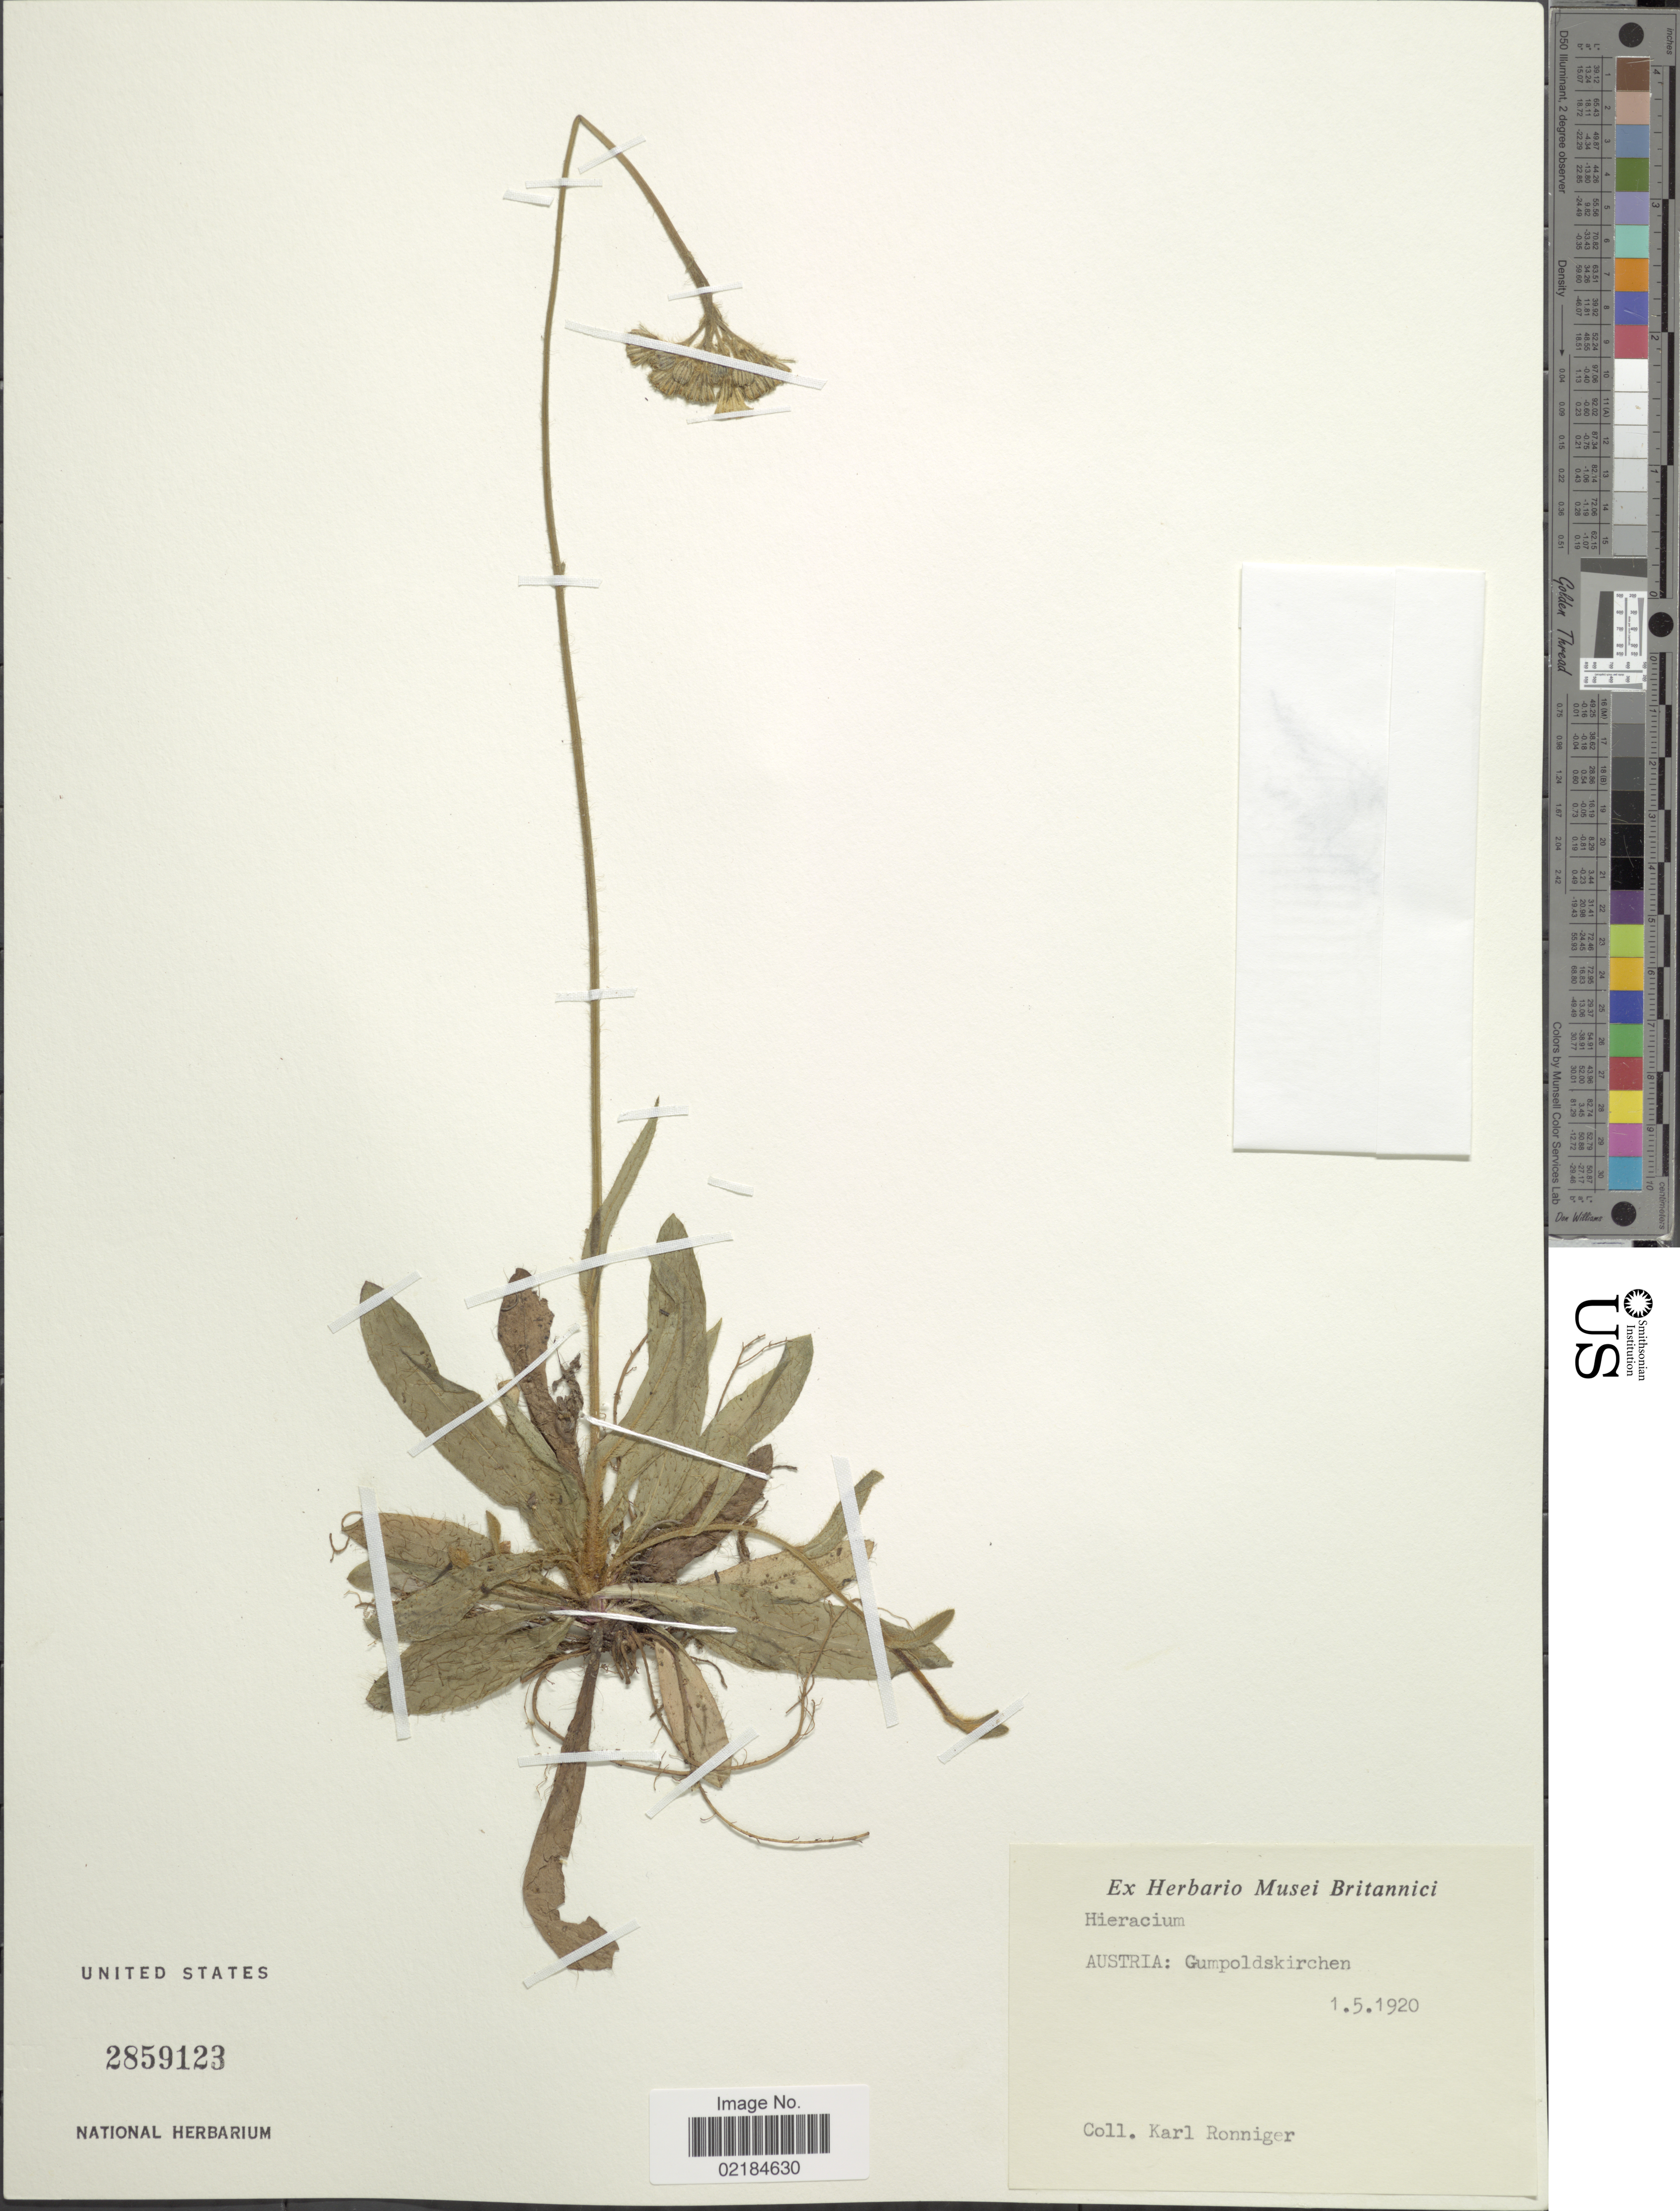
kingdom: Plantae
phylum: Tracheophyta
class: Magnoliopsida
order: Asterales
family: Asteraceae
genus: Hieracium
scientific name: Hieracium repandulare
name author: Druce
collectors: K. Ronniger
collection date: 1920-05-01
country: Austria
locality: Austria: Gumpoldskirchen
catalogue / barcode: US 2859123